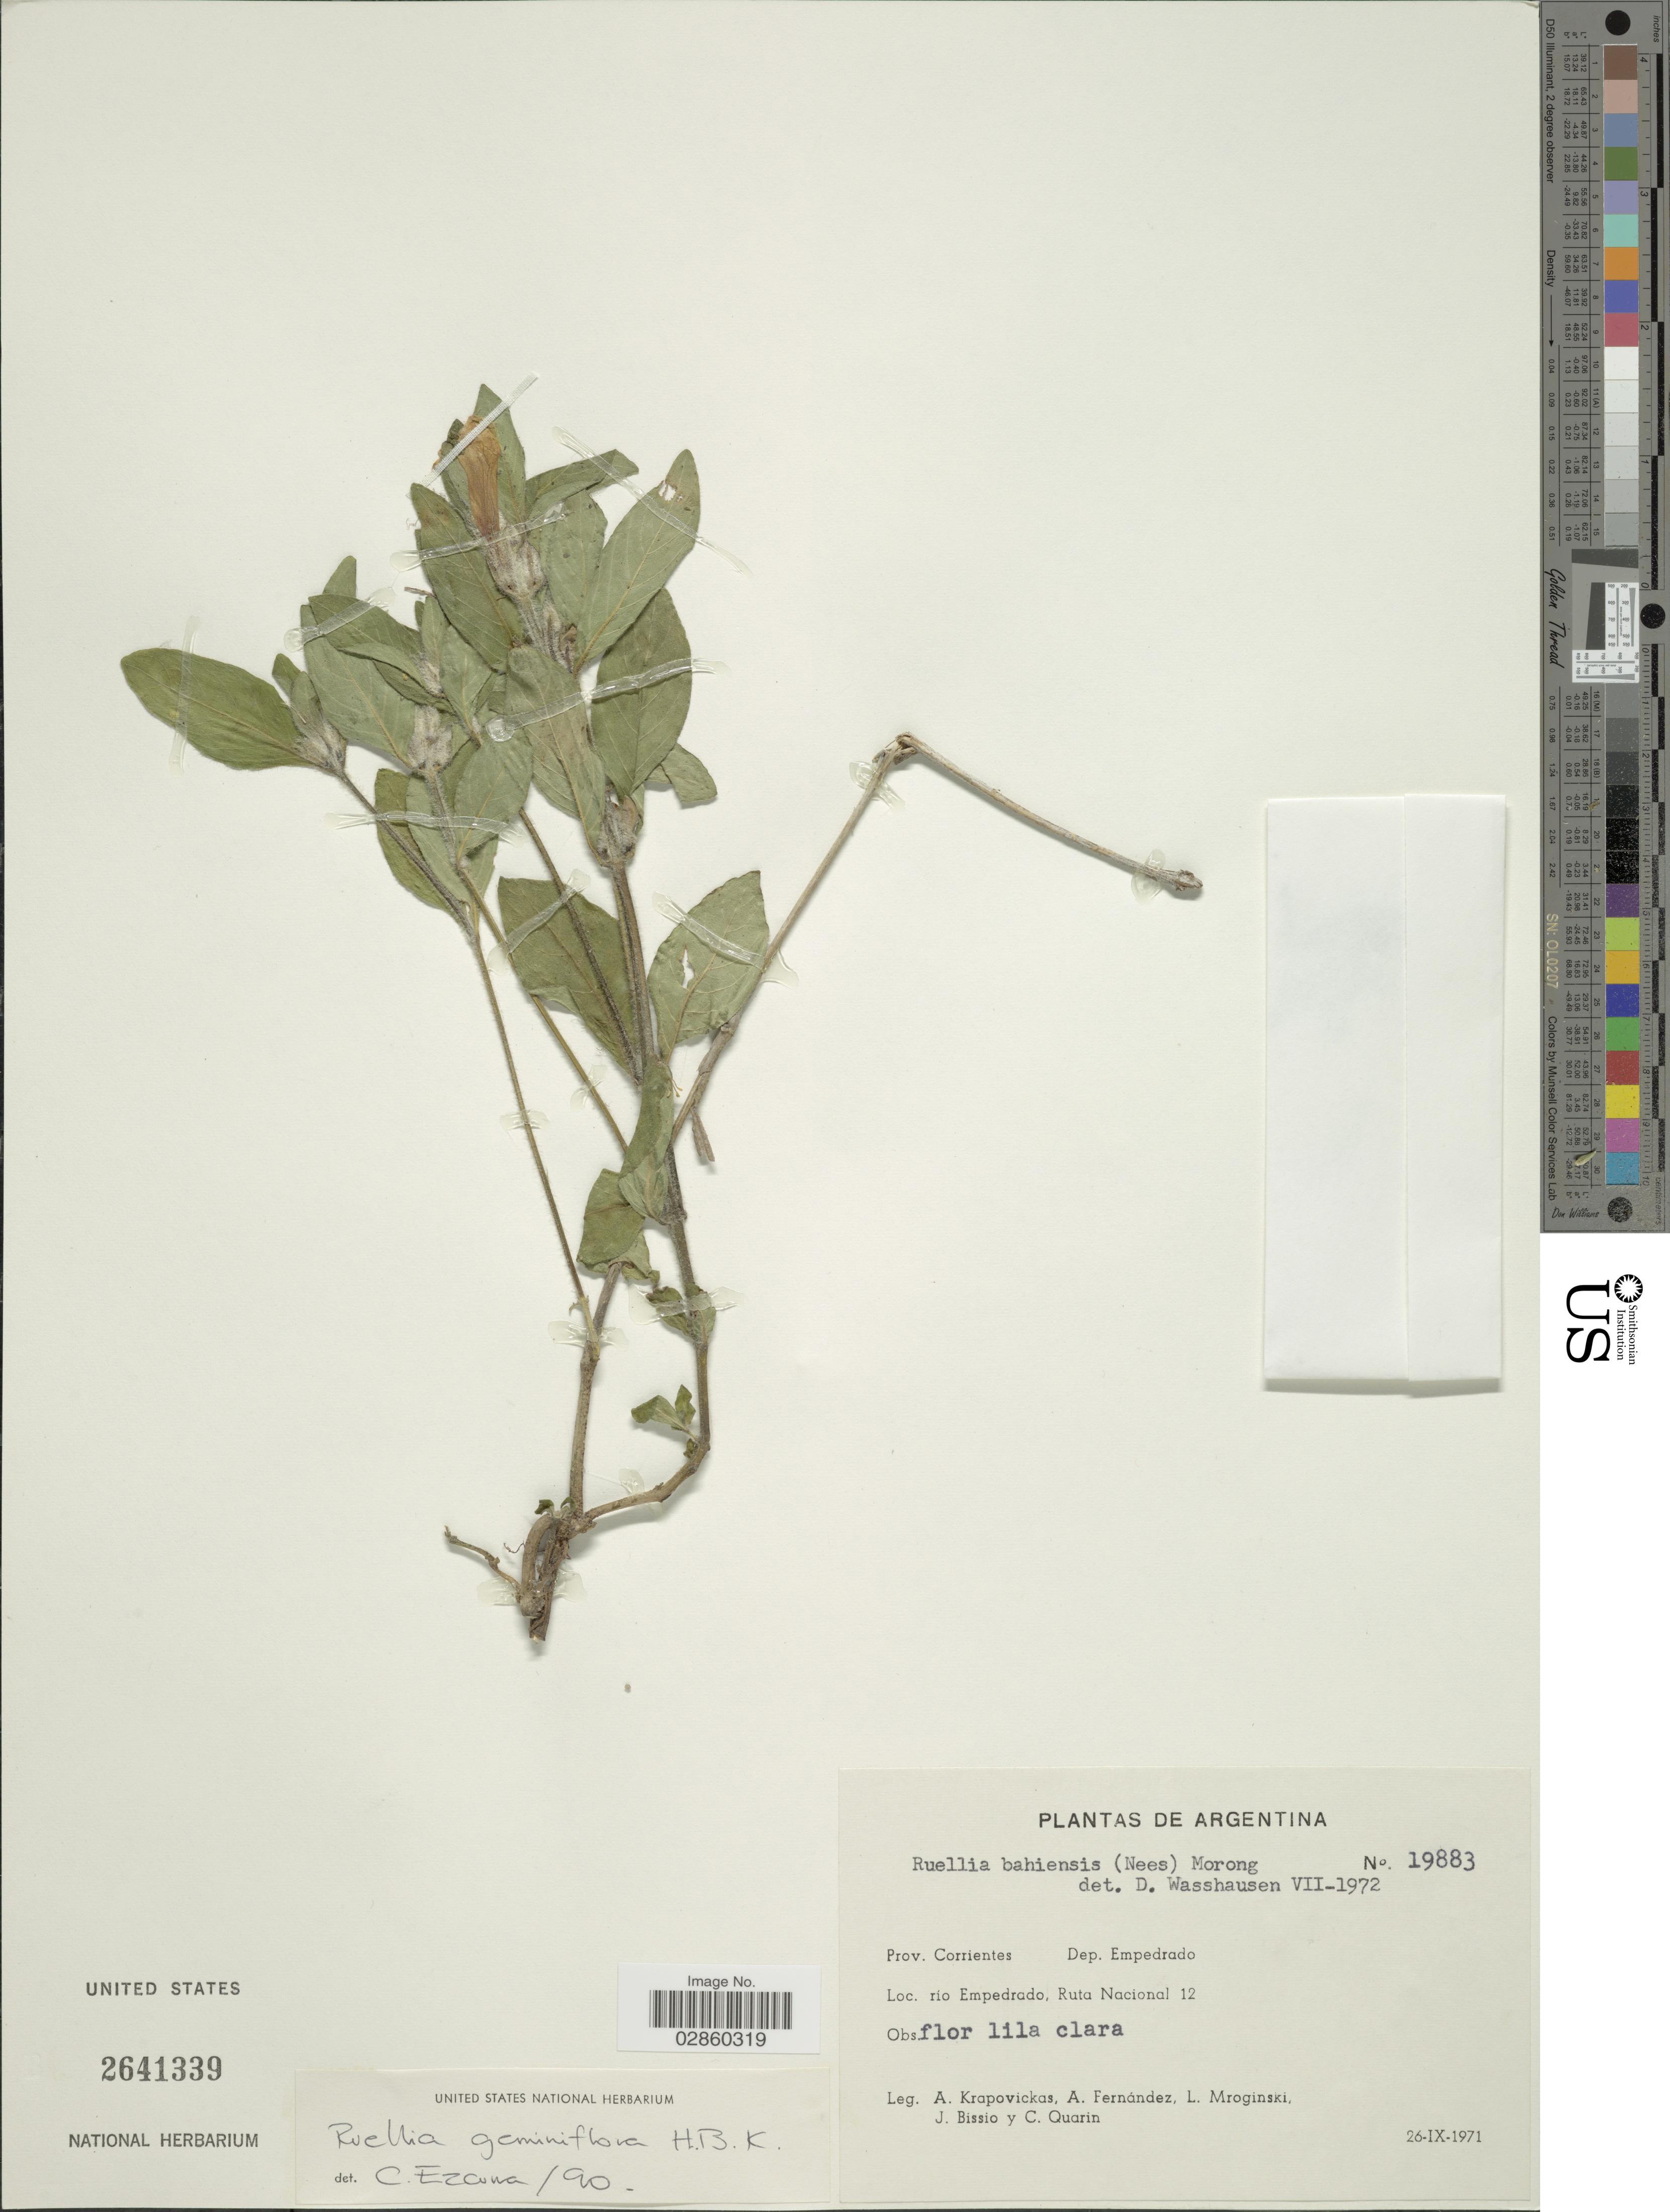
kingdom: Plantae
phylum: Tracheophyta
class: Magnoliopsida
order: Lamiales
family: Acanthaceae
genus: Ruellia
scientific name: Ruellia geminiflora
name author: Kunth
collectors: A. Krapovickas, A. Fernández, L. Mroginski, J. Bissio & C. Quarin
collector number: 19883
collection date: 1971-09-26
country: Argentina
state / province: Corrientes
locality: Dep. Empedrado, rio Empedrado, Ruta Nacional 12.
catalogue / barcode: US 2641339